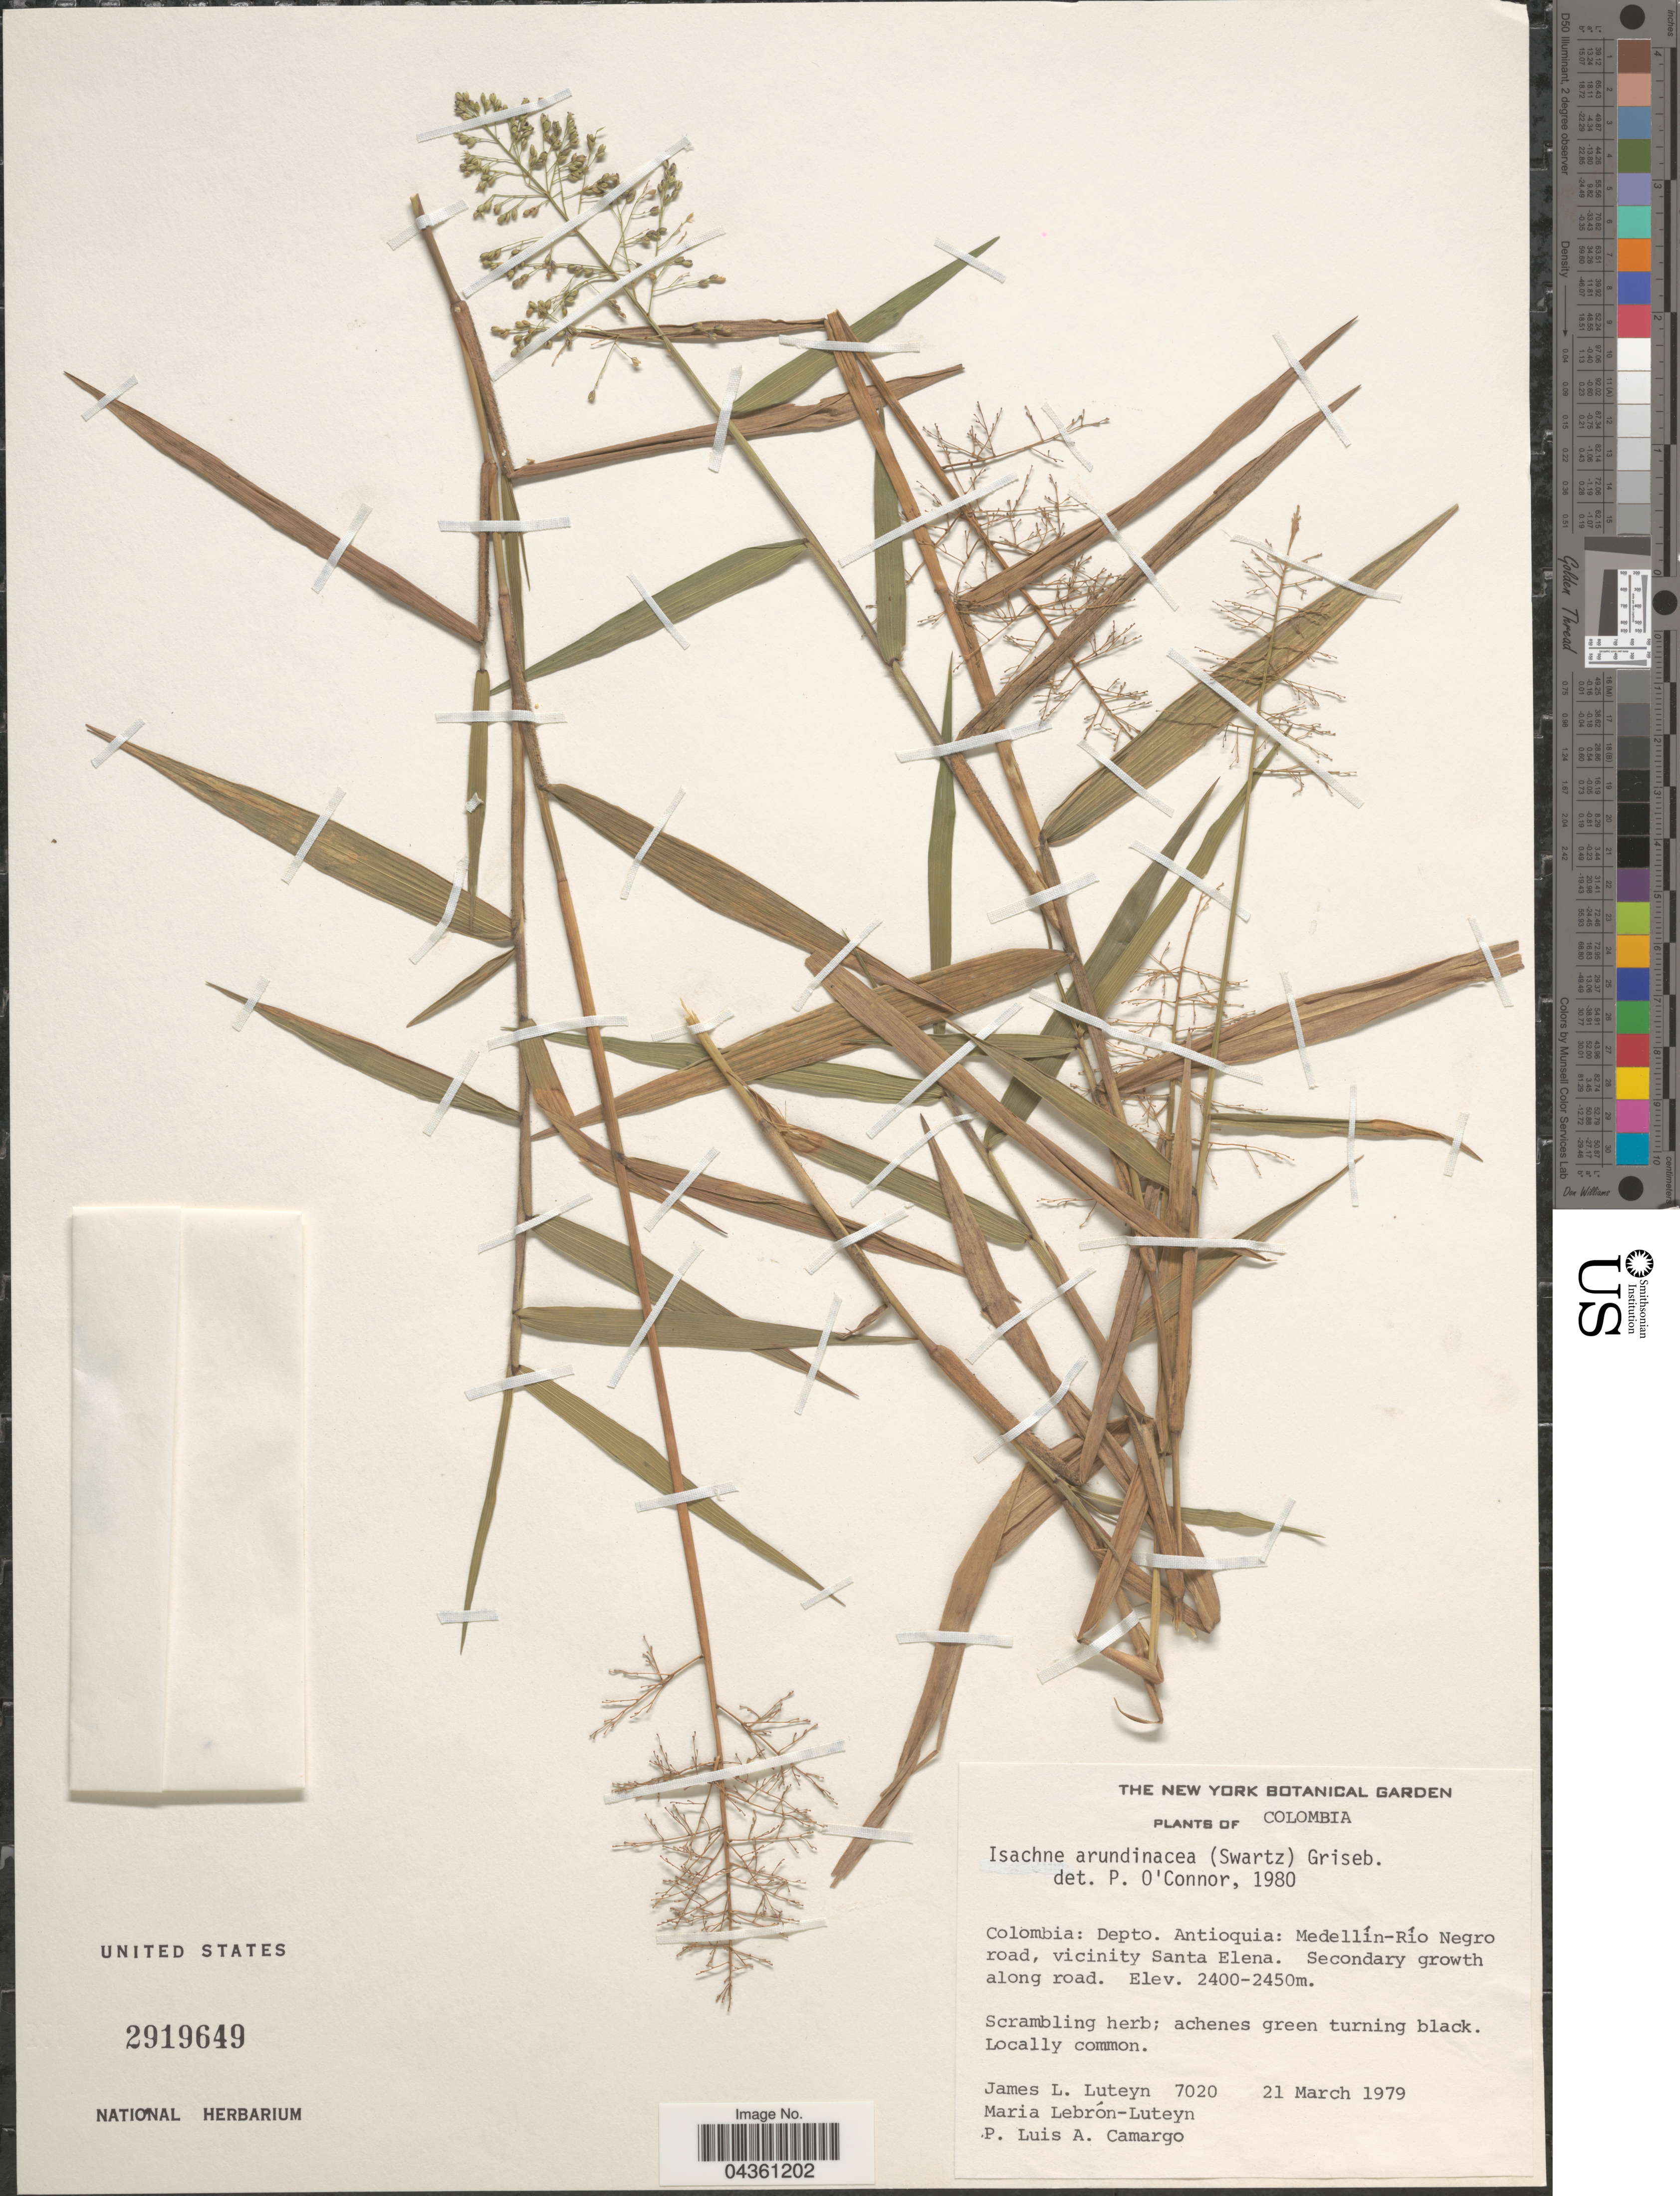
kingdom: Plantae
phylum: Tracheophyta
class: Liliopsida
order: Poales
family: Poaceae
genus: Isachne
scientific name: Isachne arundinacea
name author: (Sw.) Griseb.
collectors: J. L. Luteyn, M. L. Lebrón-Luteyn & P. Camargo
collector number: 7020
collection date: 1979-03-21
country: Colombia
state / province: Antioquia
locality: Depto. Antioquia: Medellín-Río Negro road, vicinity Santa Elena. Secondary growth along road.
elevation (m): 2400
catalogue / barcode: US 2919649